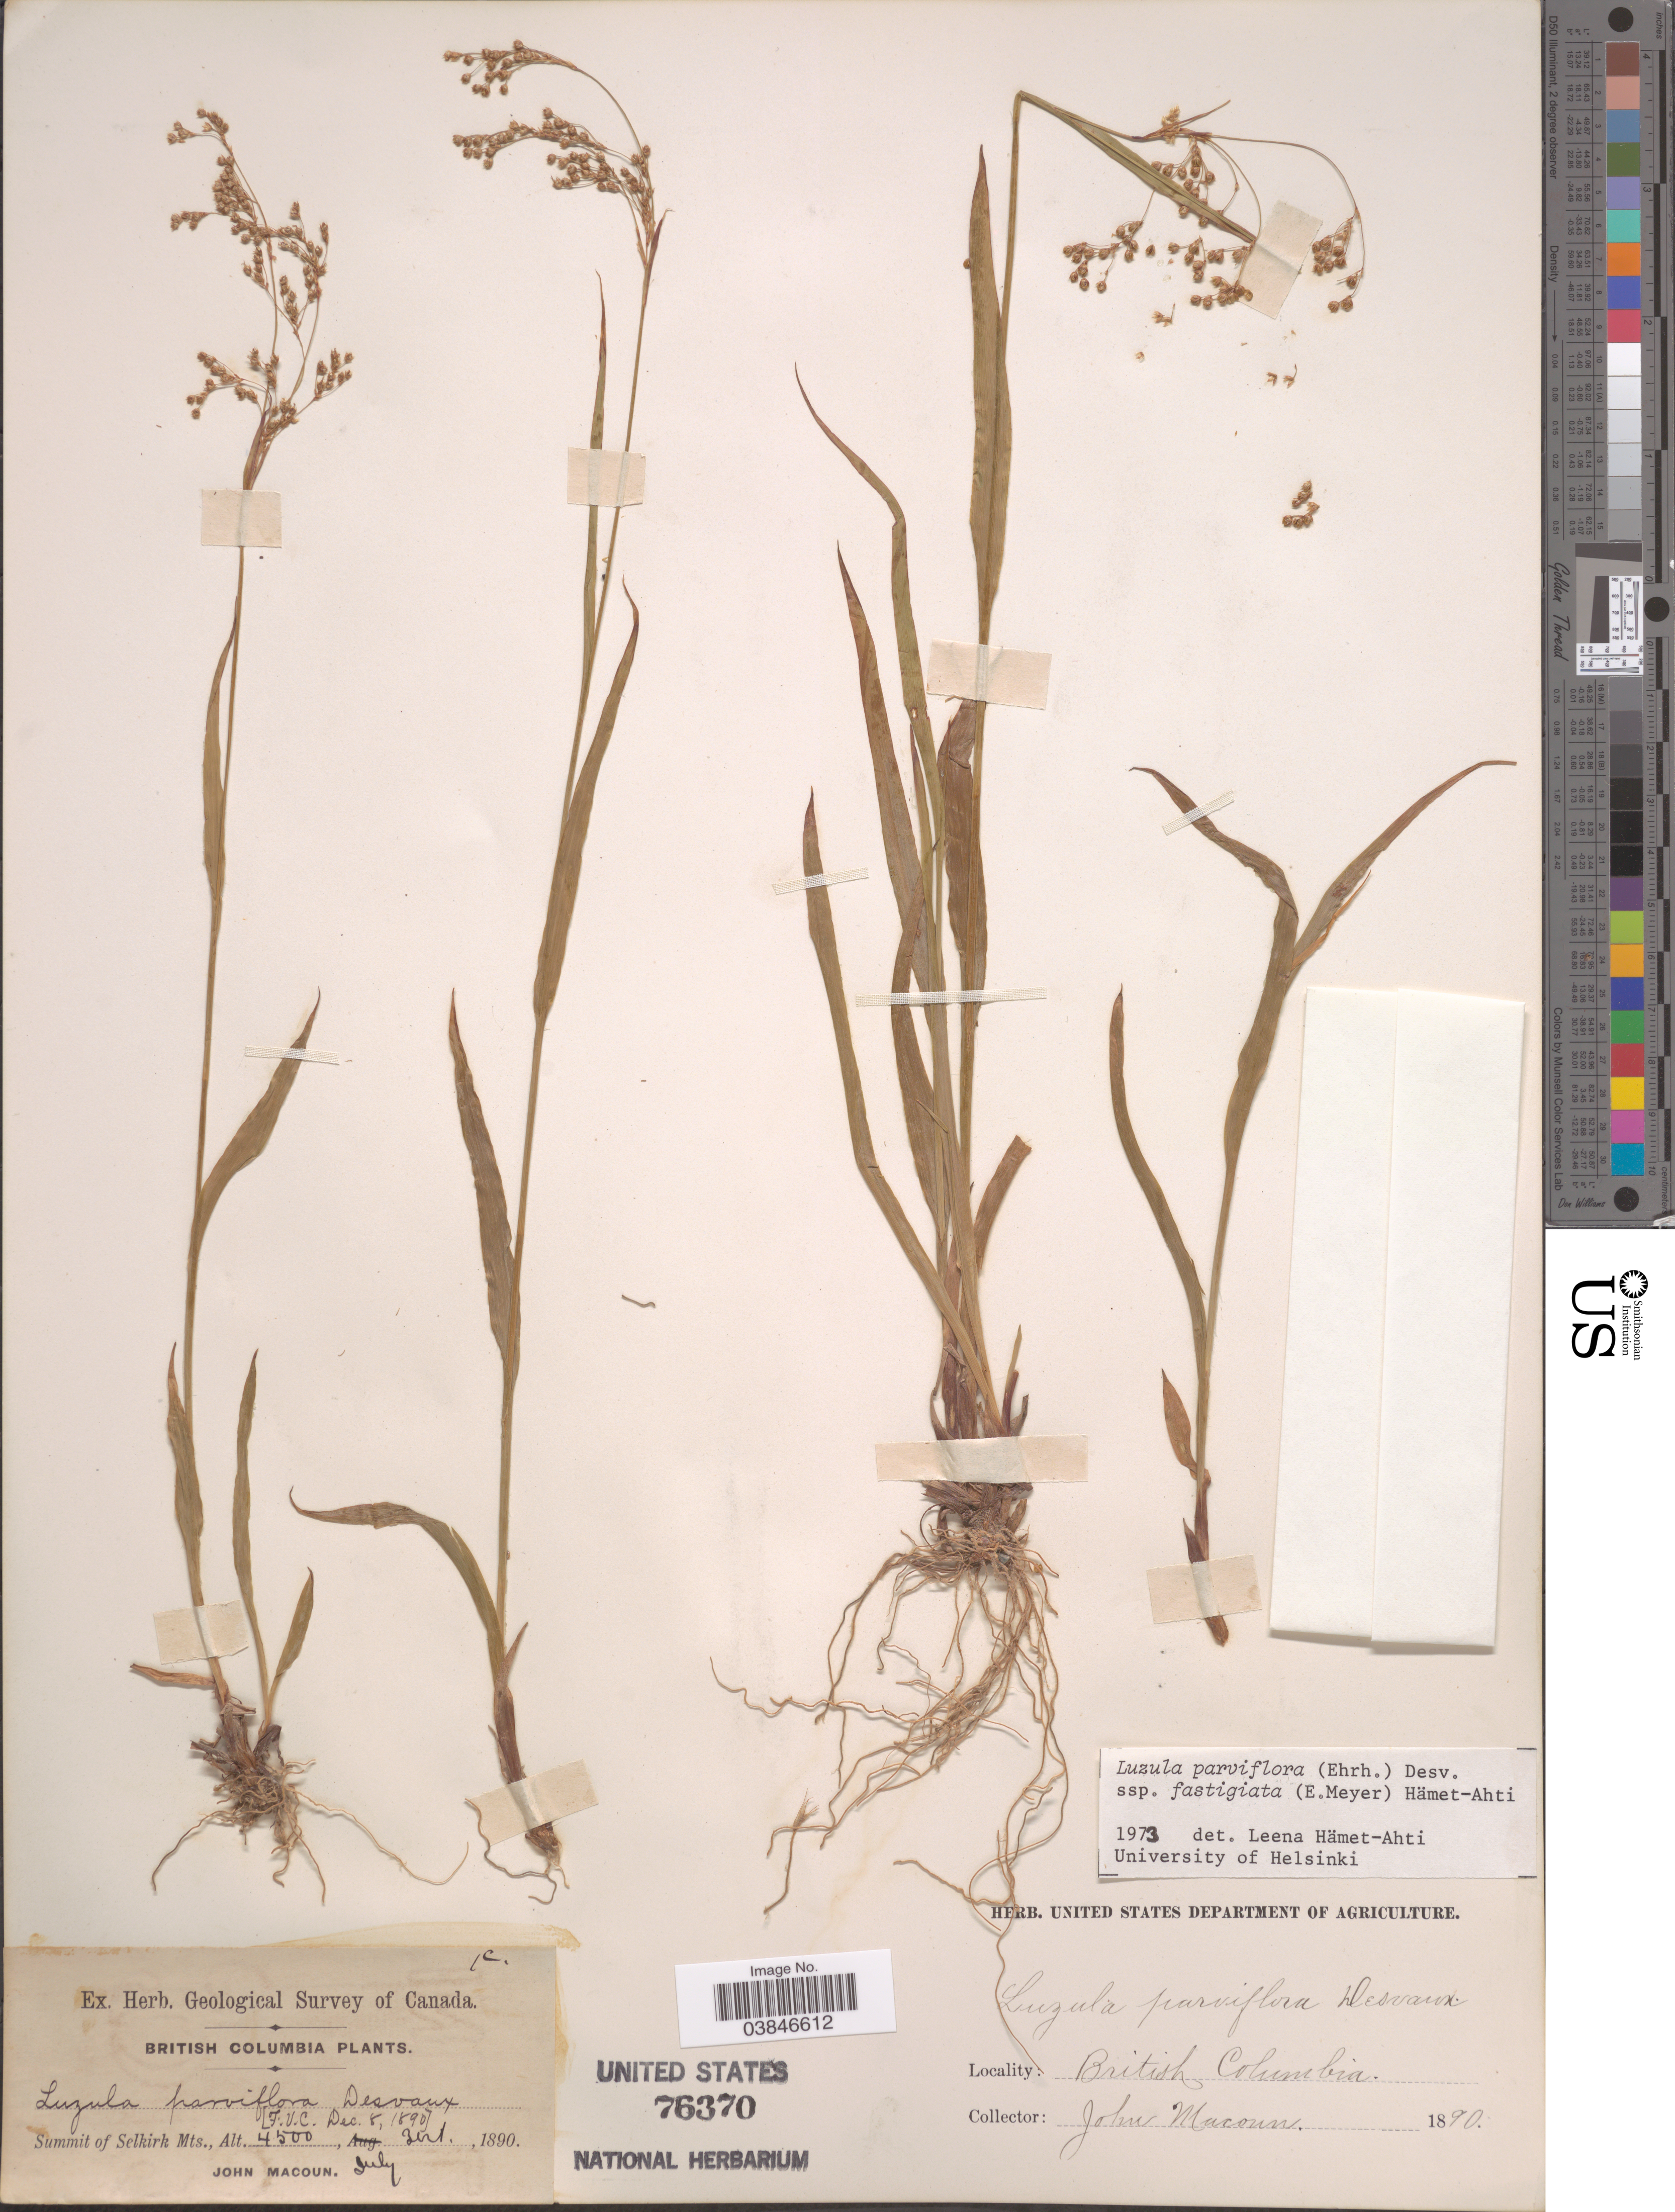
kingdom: Plantae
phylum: Tracheophyta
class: Liliopsida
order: Poales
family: Juncaceae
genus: Luzula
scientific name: Luzula parviflora subsp. fastigiata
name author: Buchenau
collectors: J. Macoun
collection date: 1890-07-03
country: Canada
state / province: British Columbia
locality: Summit of Selkirk Mts.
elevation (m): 1372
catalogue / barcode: US 76370